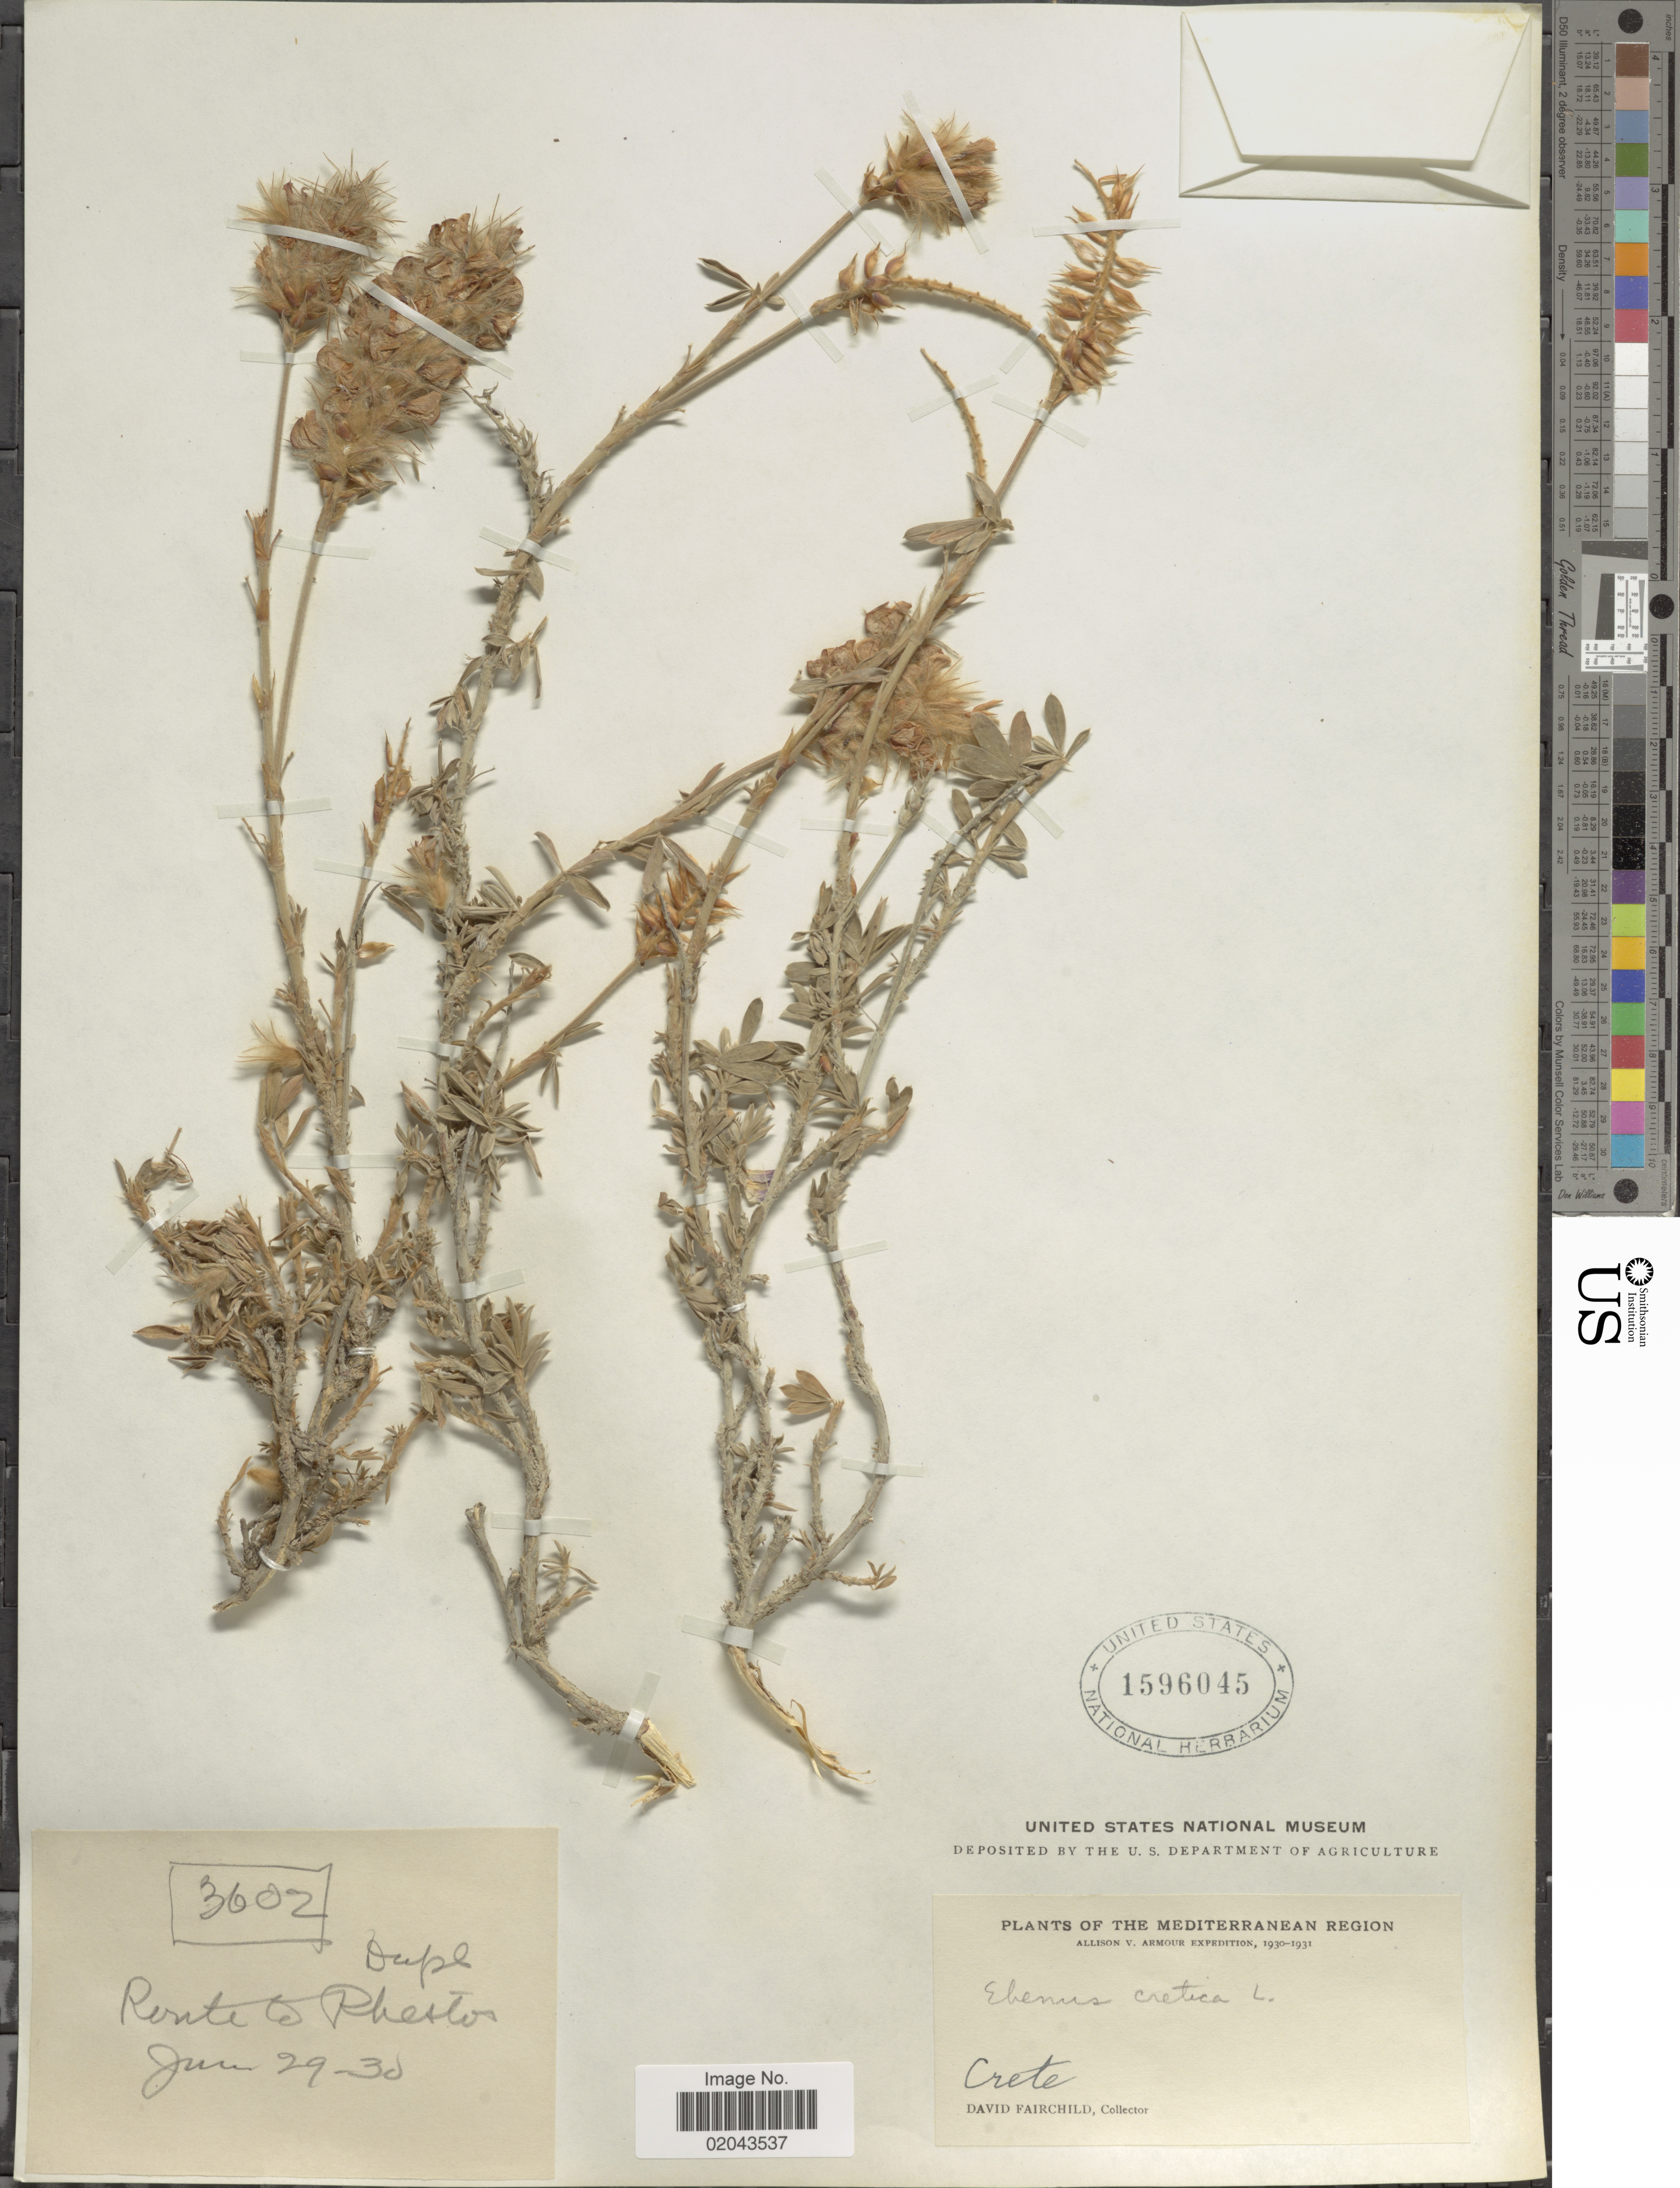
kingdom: Plantae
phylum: Tracheophyta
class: Magnoliopsida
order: Fabales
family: Fabaceae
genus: Ebenus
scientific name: Ebenus cretica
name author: L. f.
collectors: D. Fairchild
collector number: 3602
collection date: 1930-06-29/1931-06-30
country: Greece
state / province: Crete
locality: Mediterranean Region, route to Phestos.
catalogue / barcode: US 1596045